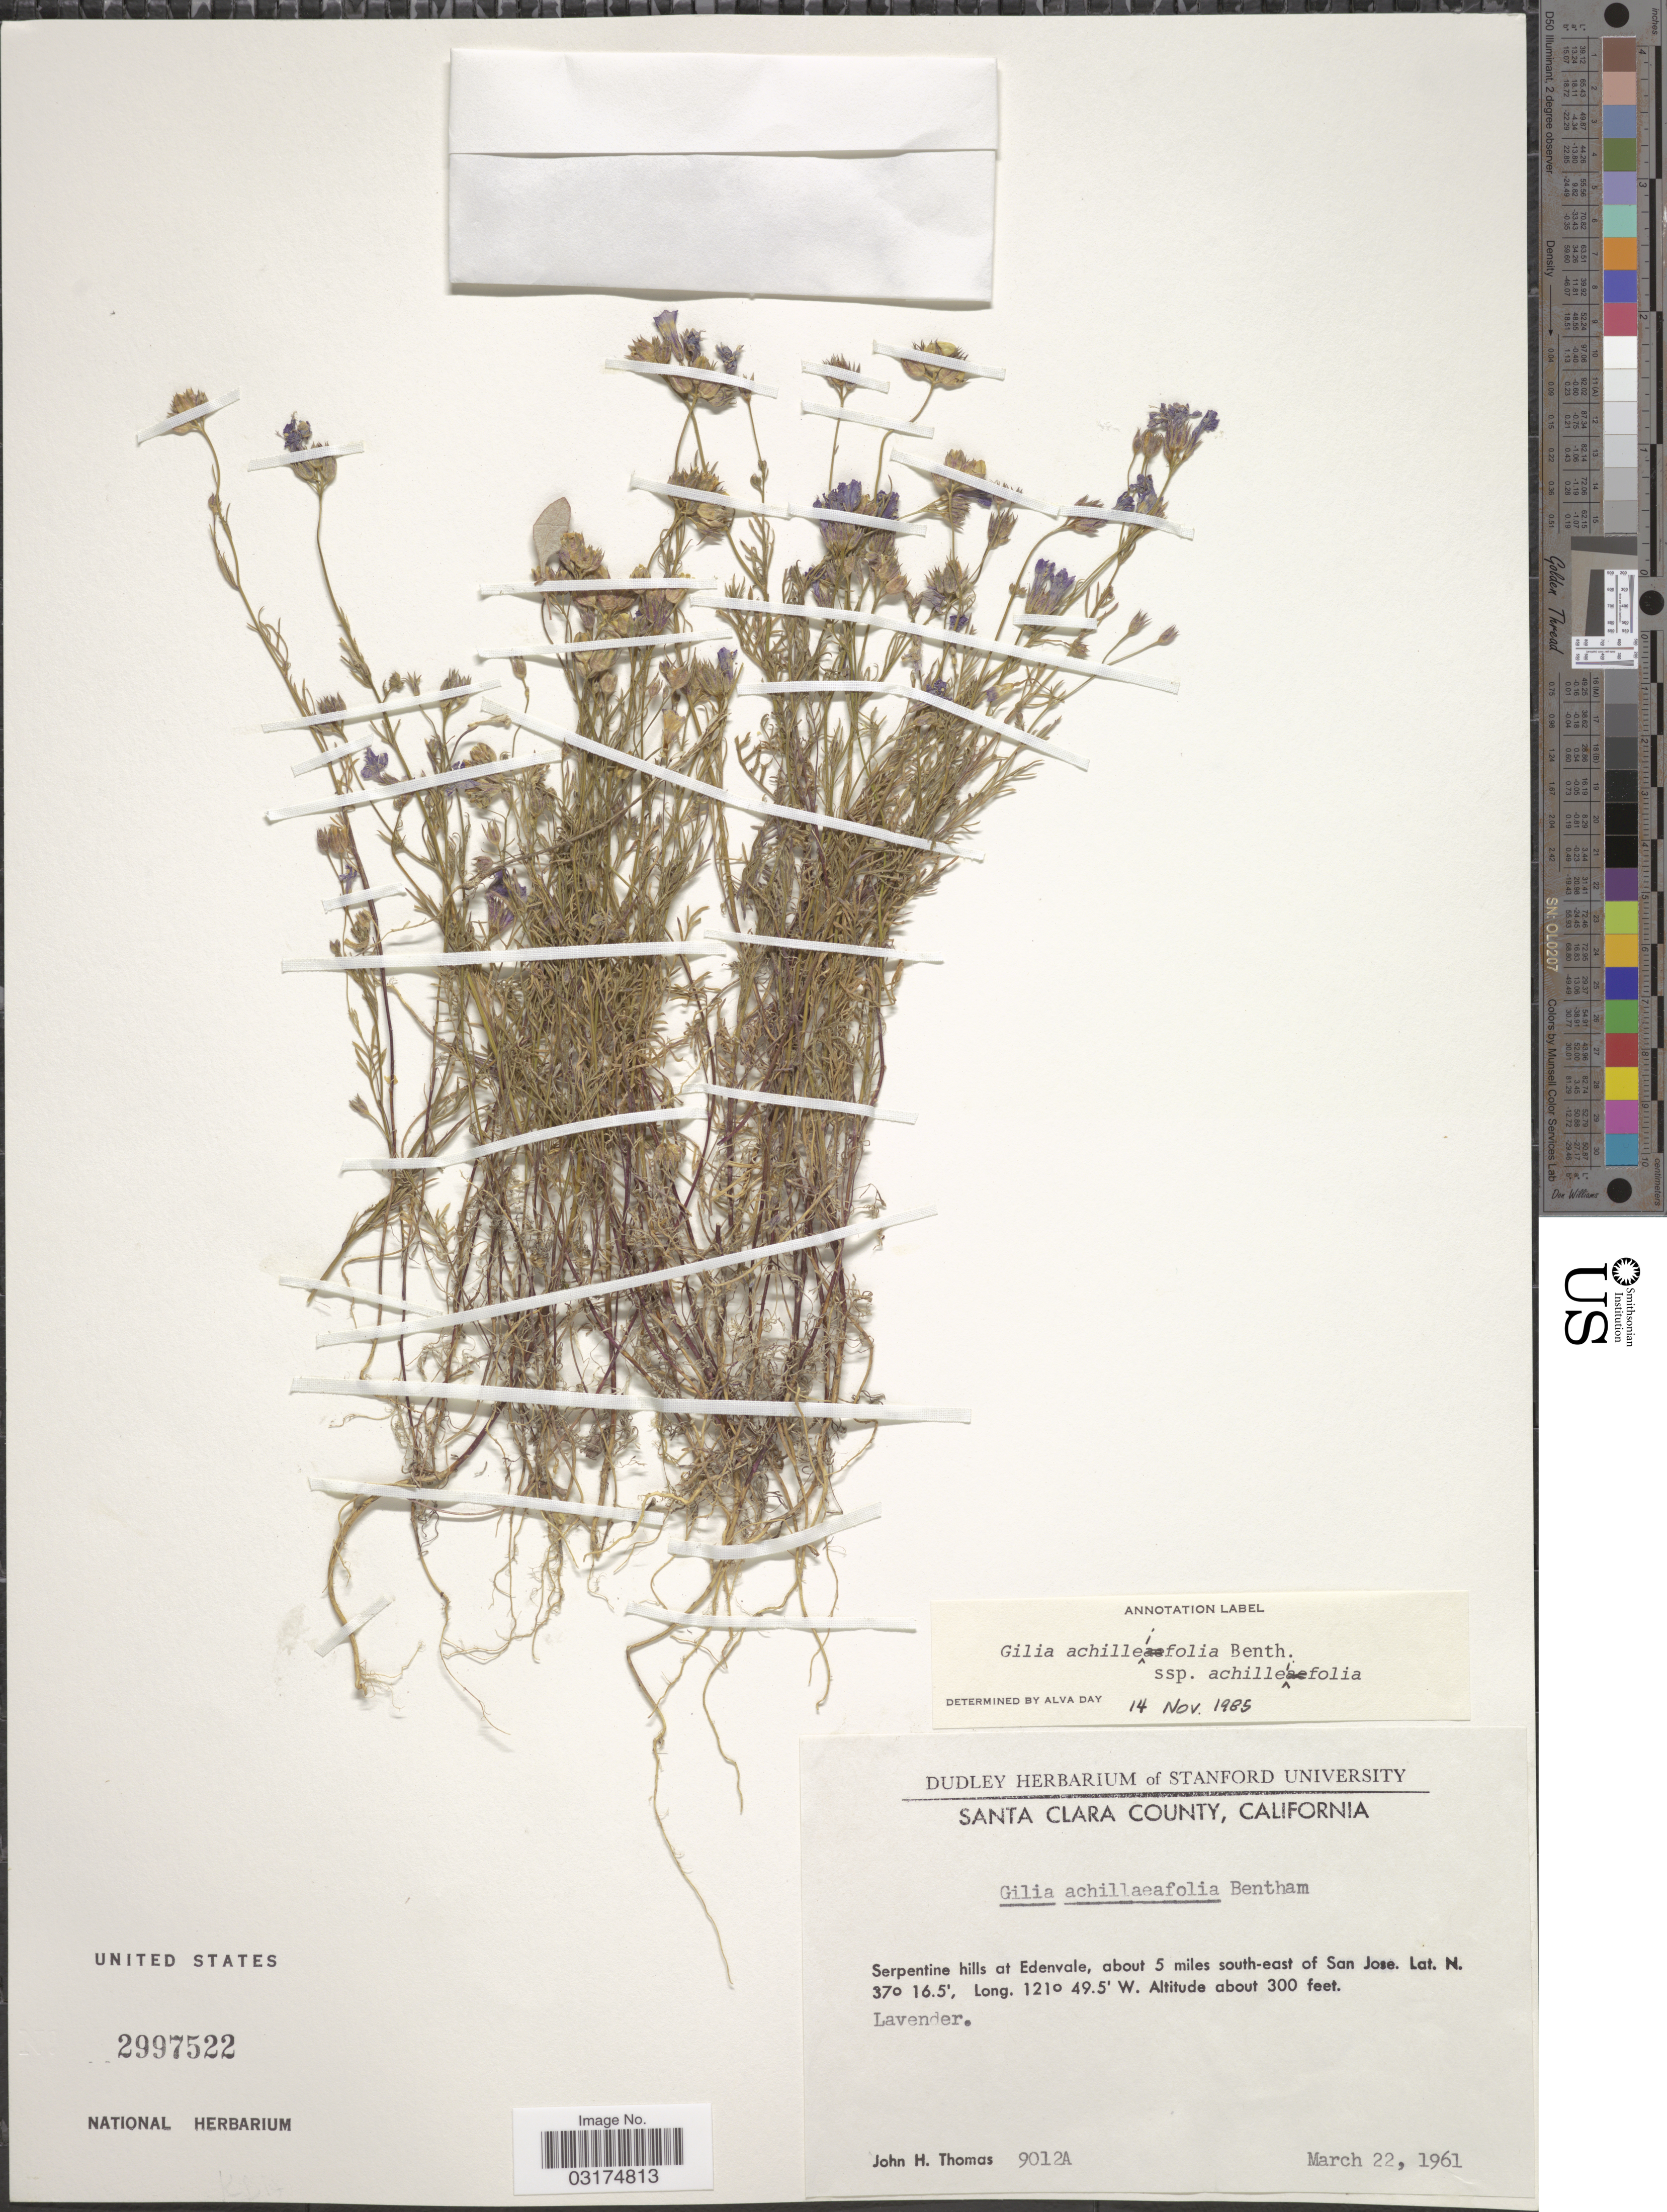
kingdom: Plantae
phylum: Tracheophyta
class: Magnoliopsida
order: Ericales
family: Polemoniaceae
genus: Gilia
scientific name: Gilia achilleifolia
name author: Benth.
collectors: J. H. Thomas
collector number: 9012A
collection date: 1961-03-22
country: United States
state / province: California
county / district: Santa Clara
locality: Santa Clara County. Serpentine hills at Edenvale, about 5 miles south-east of San Jose.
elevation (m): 91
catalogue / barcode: US 2997522